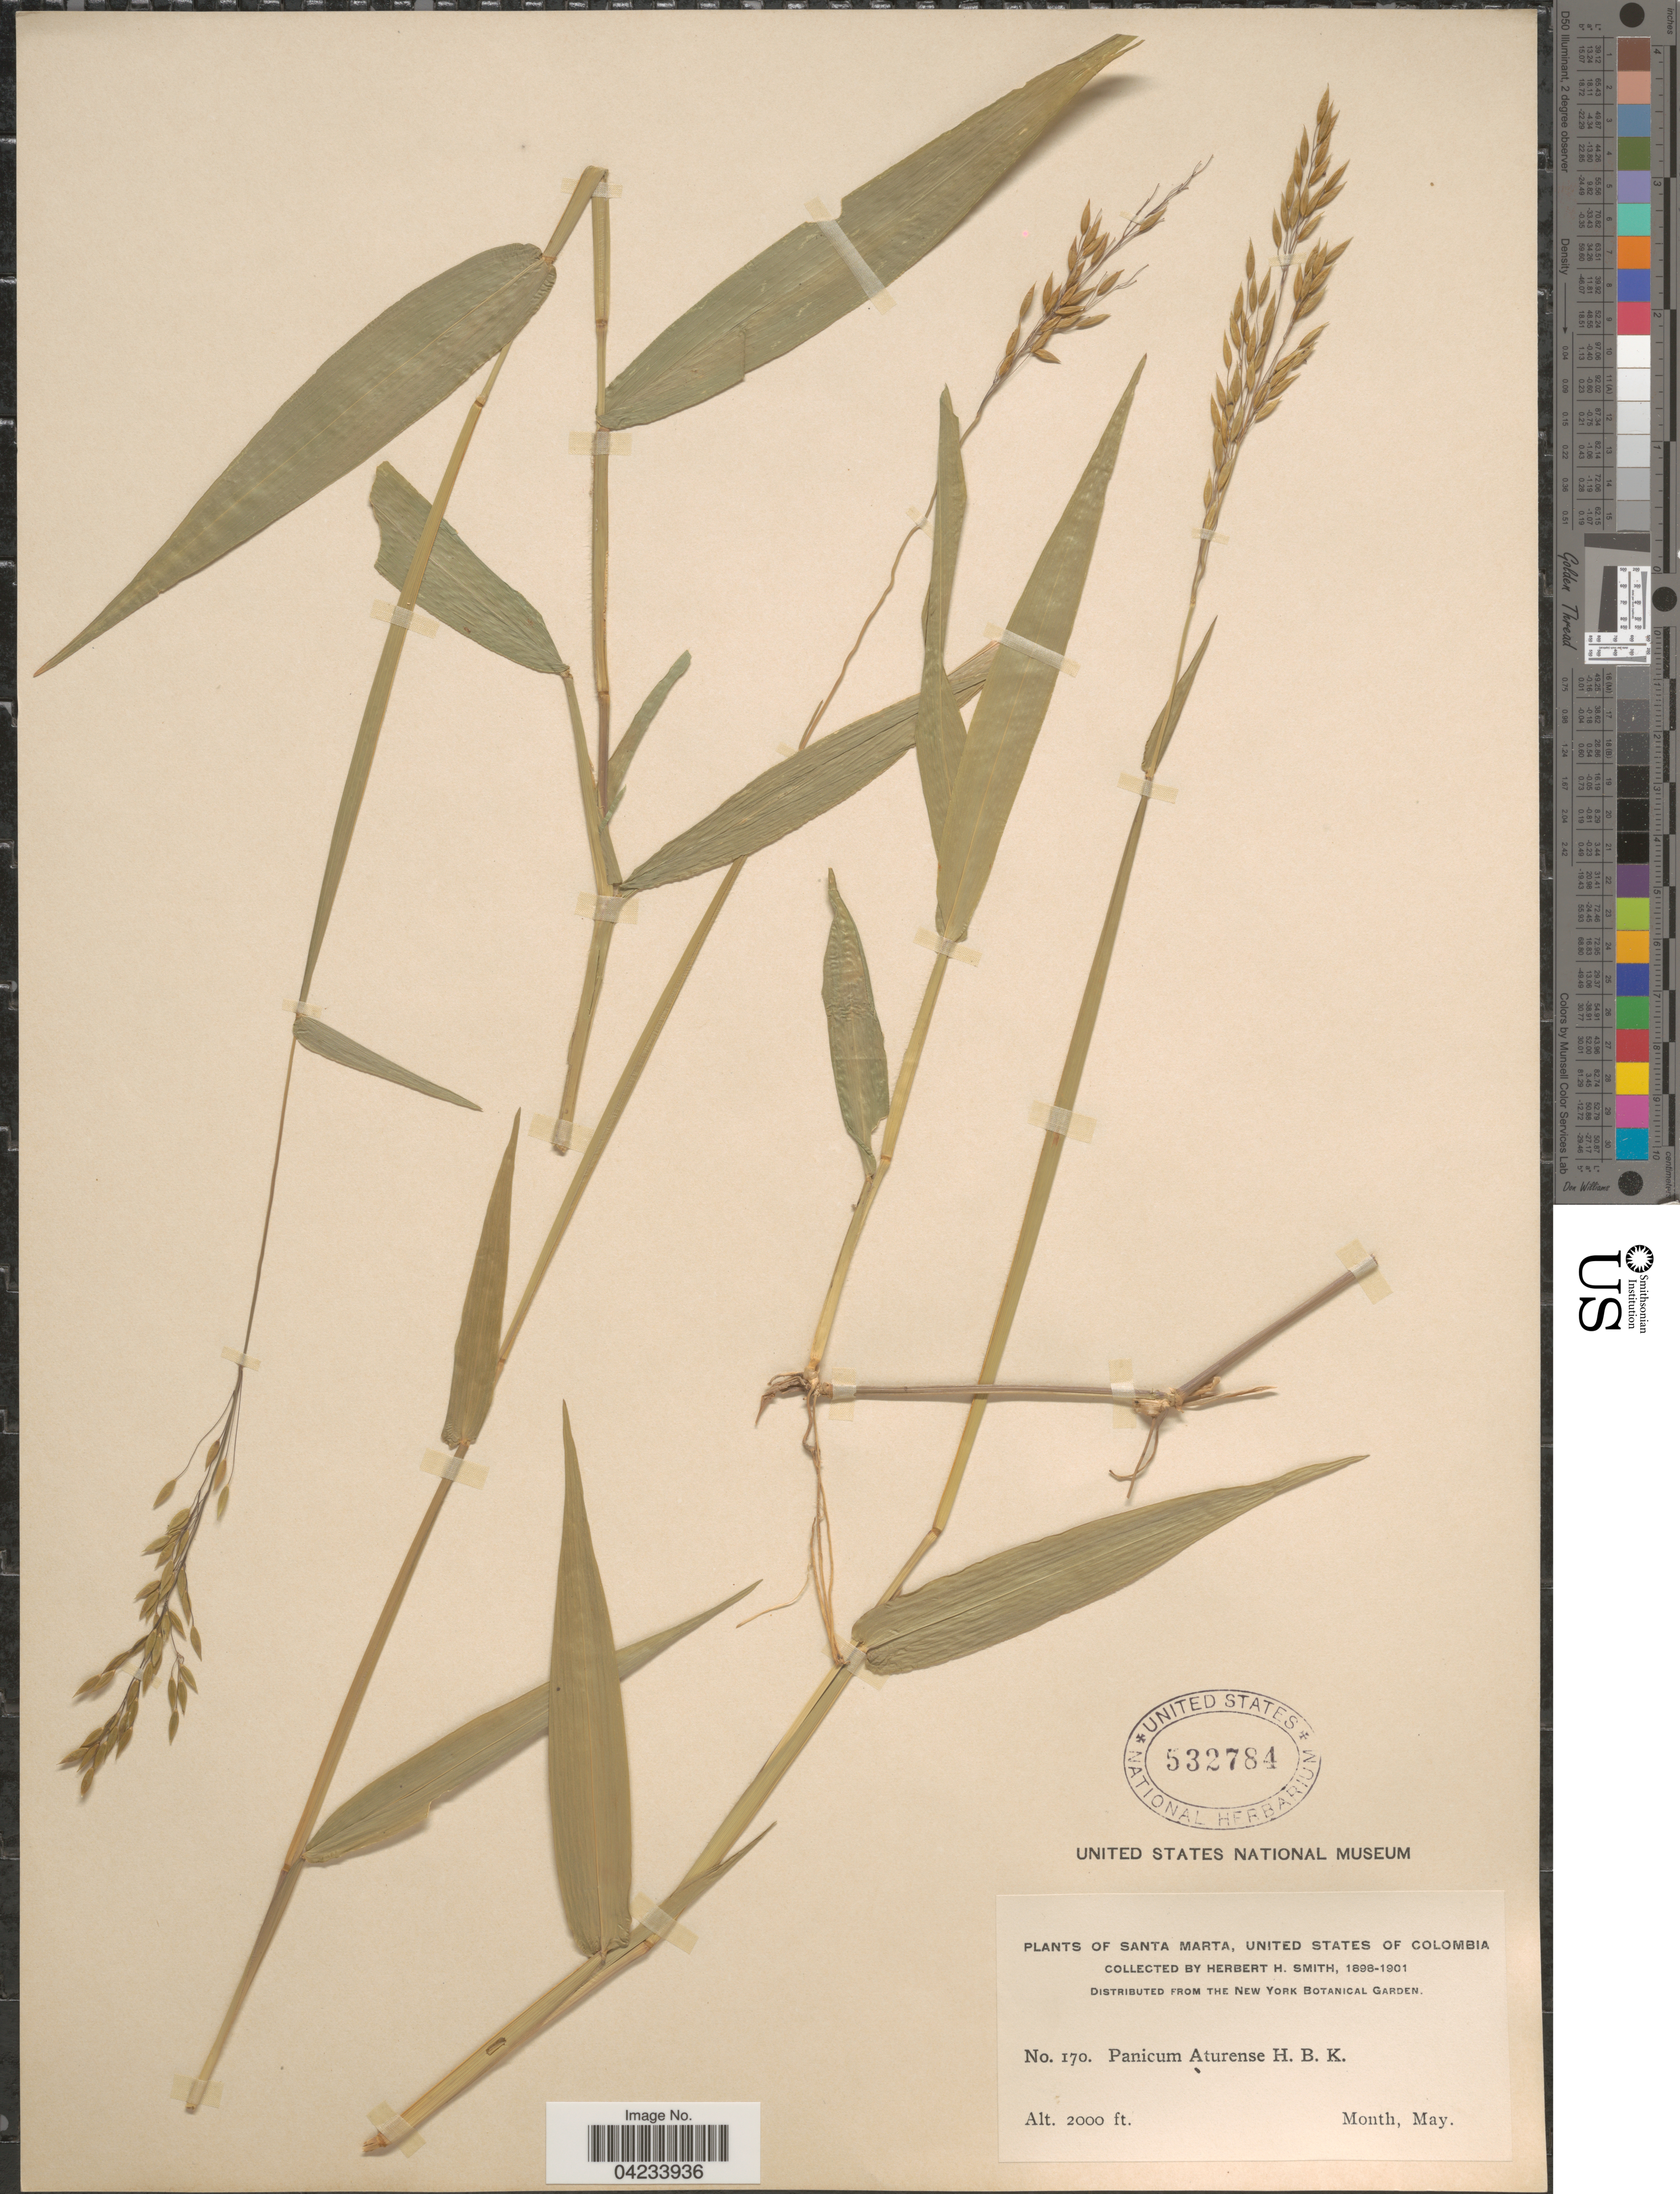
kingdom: Plantae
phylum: Tracheophyta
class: Liliopsida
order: Poales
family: Poaceae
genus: Homolepis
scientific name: Homolepis aturensis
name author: (Kunth) Chase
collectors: Herbert H. Smith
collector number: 170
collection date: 1898-05/1901-05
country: Colombia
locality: Santa Marta, United States of Colombia.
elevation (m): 610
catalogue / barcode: US 532784